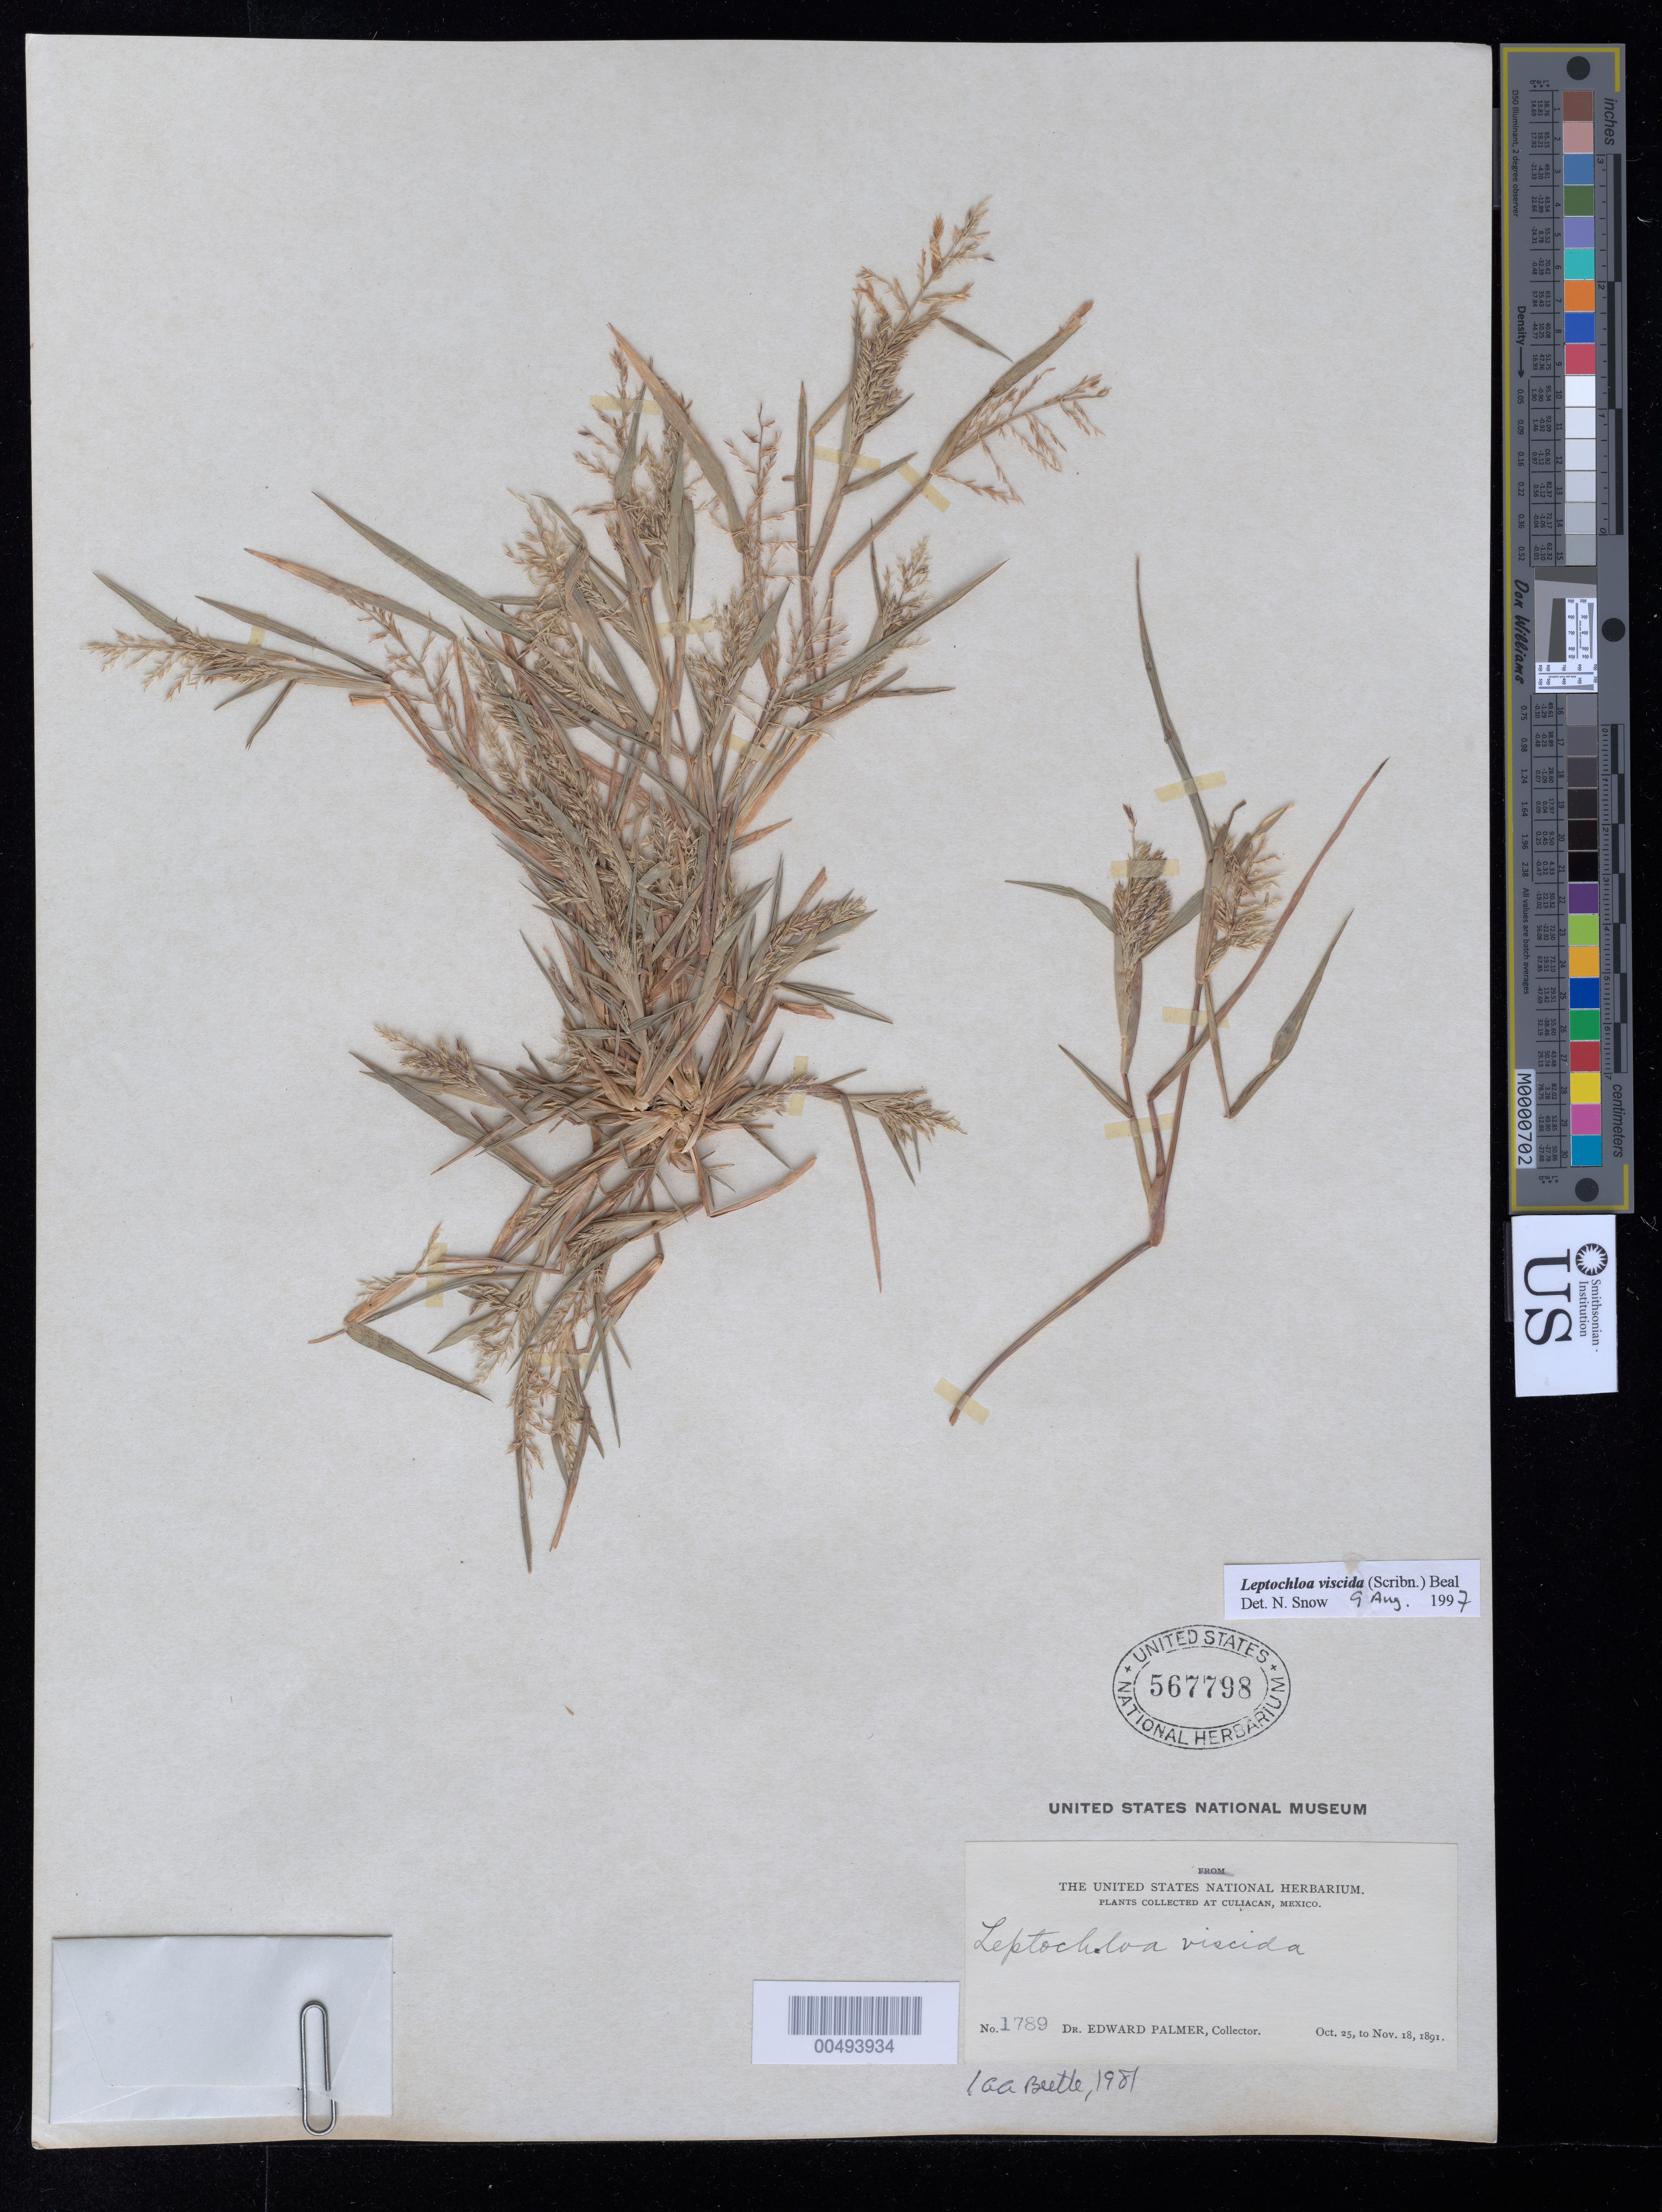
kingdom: Plantae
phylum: Tracheophyta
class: Liliopsida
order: Poales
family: Poaceae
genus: Leptochloa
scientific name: Leptochloa viscida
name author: (Scribn.) W.J. Beal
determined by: Beetle, Alan A.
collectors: E. Palmer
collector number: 1789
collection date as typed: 25 Oct 1891 to 18 Nov 1891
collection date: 1891-10-25/1891-11-18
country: Mexico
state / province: Sinaloa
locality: Culiacan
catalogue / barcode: US 567798